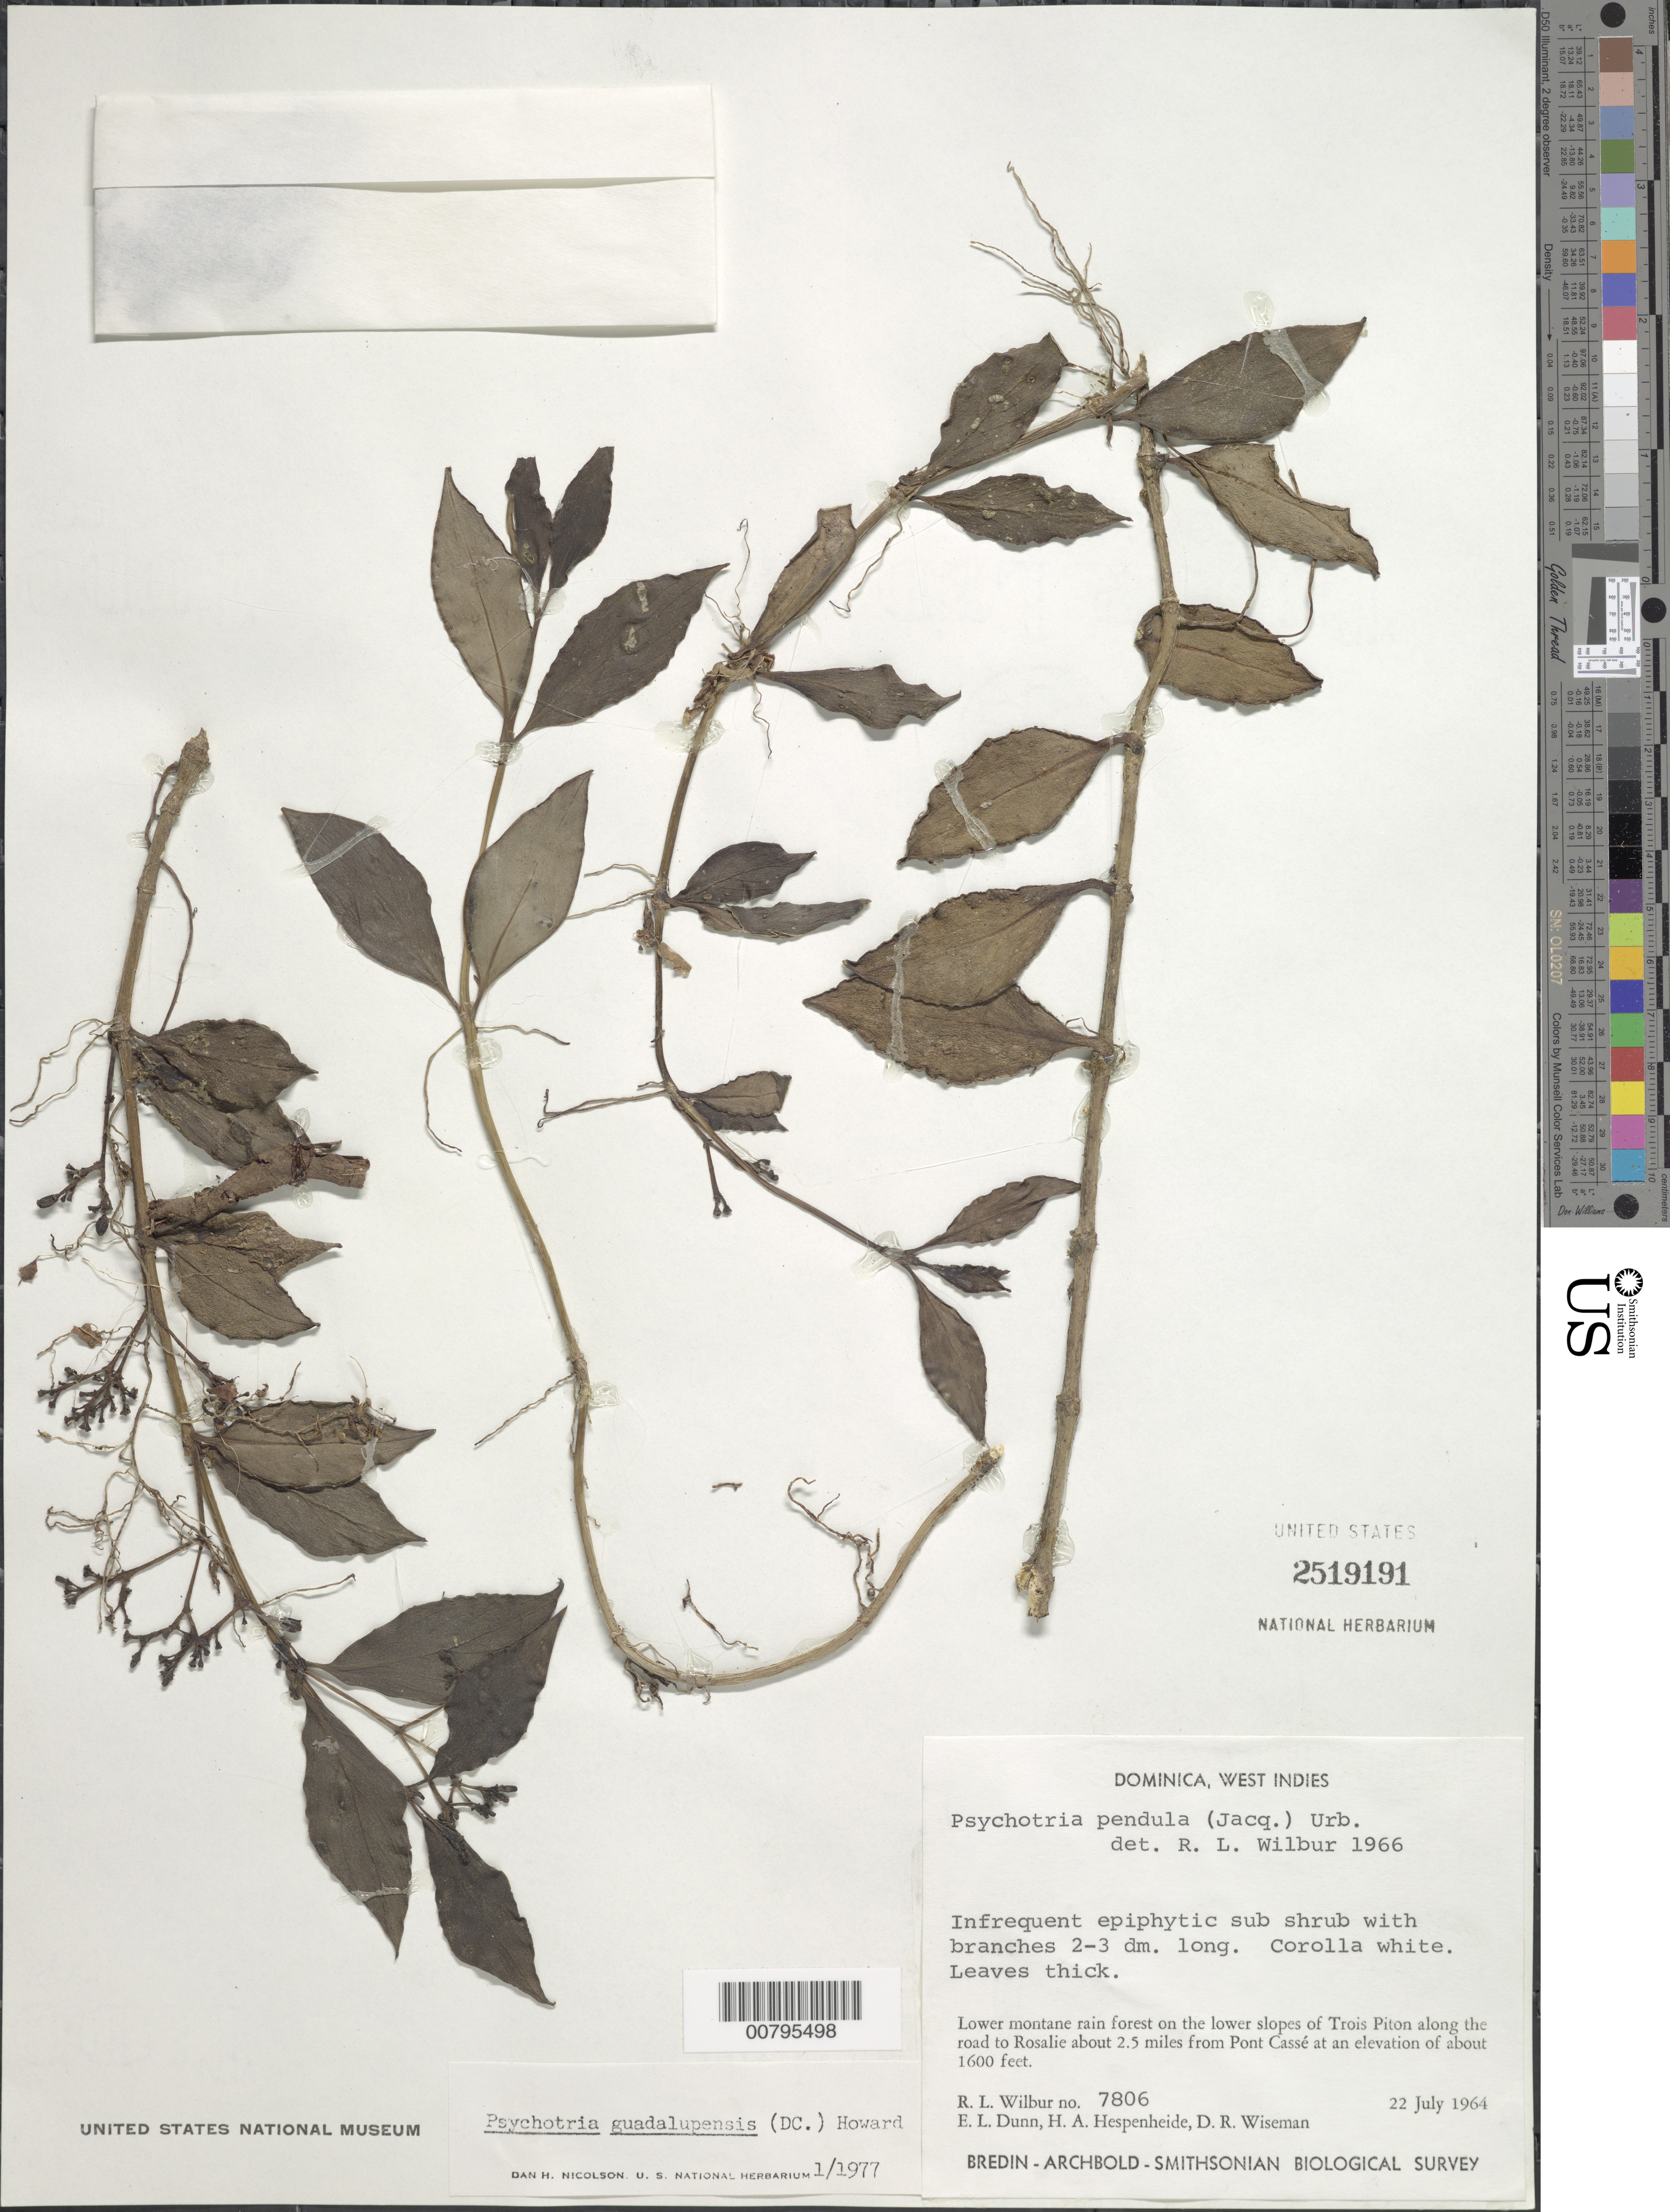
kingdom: Plantae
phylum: Tracheophyta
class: Magnoliopsida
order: Gentianales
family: Rubiaceae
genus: Notopleura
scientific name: Notopleura guadalupensis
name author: (DC.) C.M. Taylor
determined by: Nicolson, Dan H.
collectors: R. L. Wilbur, E. Dunn, H. A. Hespenheide & D. R. Wiseman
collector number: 7806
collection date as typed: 22 Jul 1964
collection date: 1964-07-22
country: Dominica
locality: Lower slopes of Trois Piton along the road to Rosalie, about 2.5 miles from Pont Cassé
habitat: Lower montane rainforest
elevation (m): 488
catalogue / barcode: US 2519191